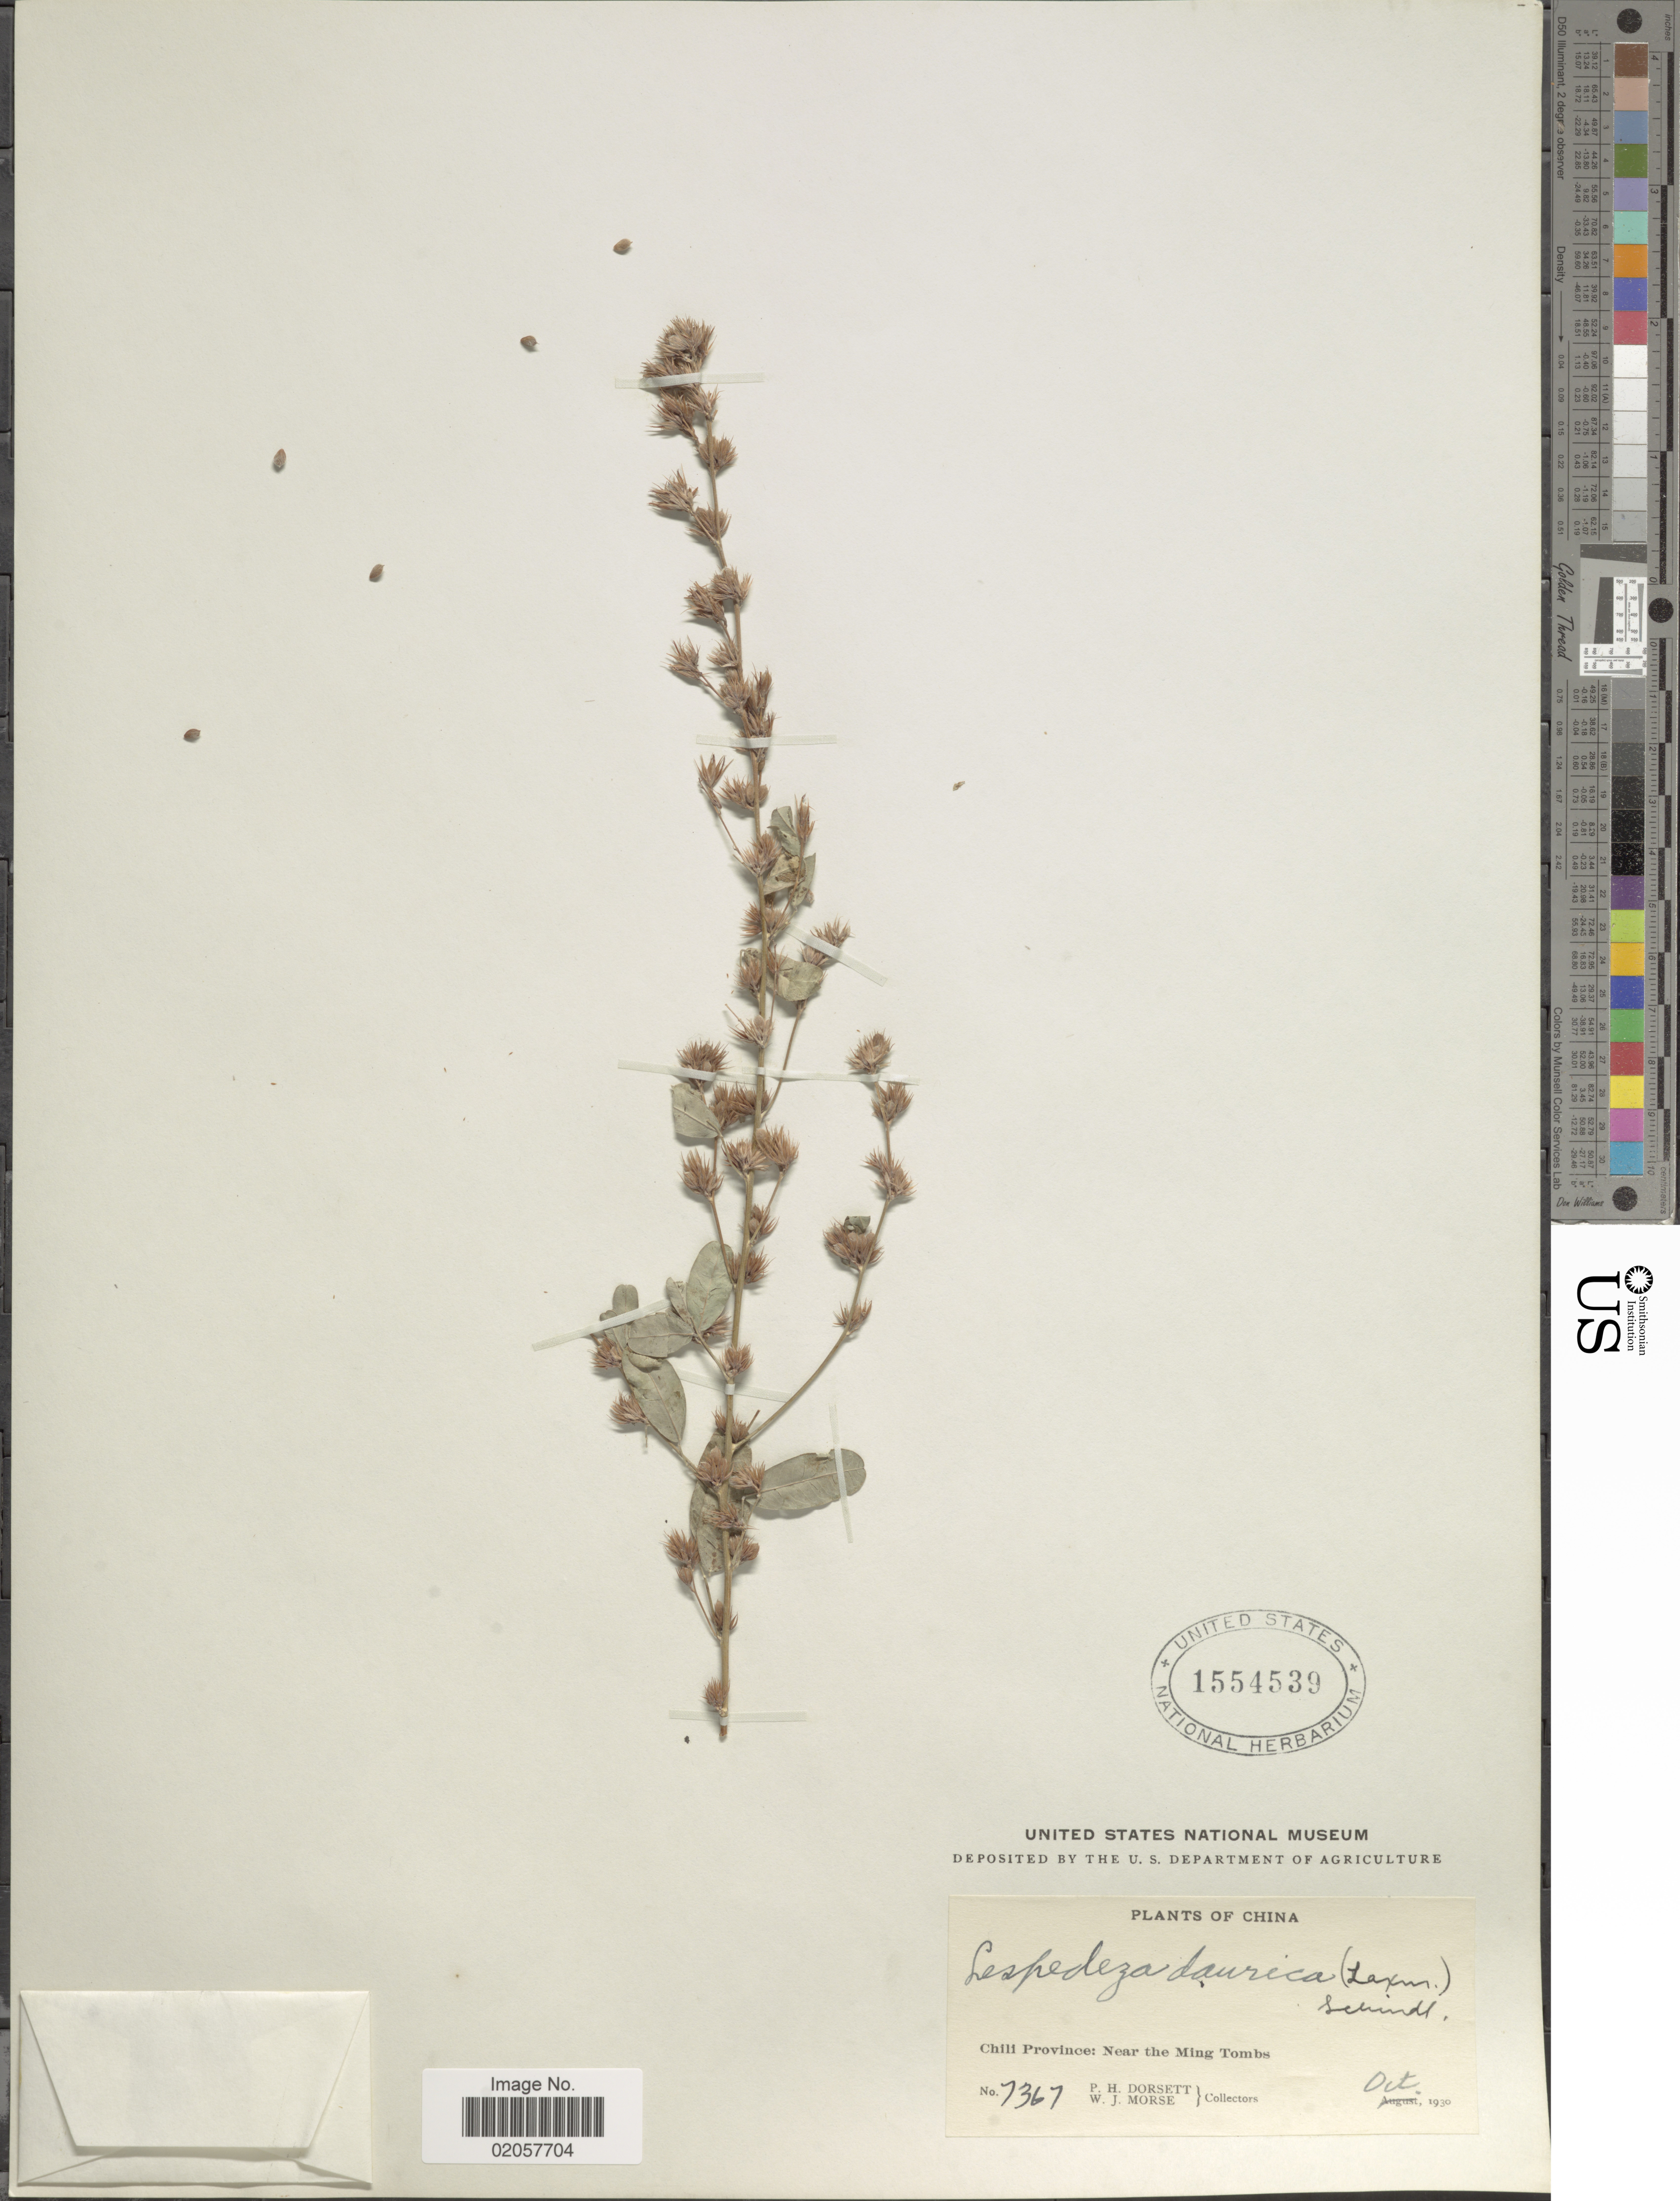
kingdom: Plantae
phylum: Tracheophyta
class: Magnoliopsida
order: Fabales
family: Fabaceae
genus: Lespedeza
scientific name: Lespedeza davurica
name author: (Laxm.) Schindl.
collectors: P. H. Dorsett & W. J. Morse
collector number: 7367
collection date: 1930-10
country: China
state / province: Beijing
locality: Chili Province: near the Ming Tombs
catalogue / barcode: US 1554539